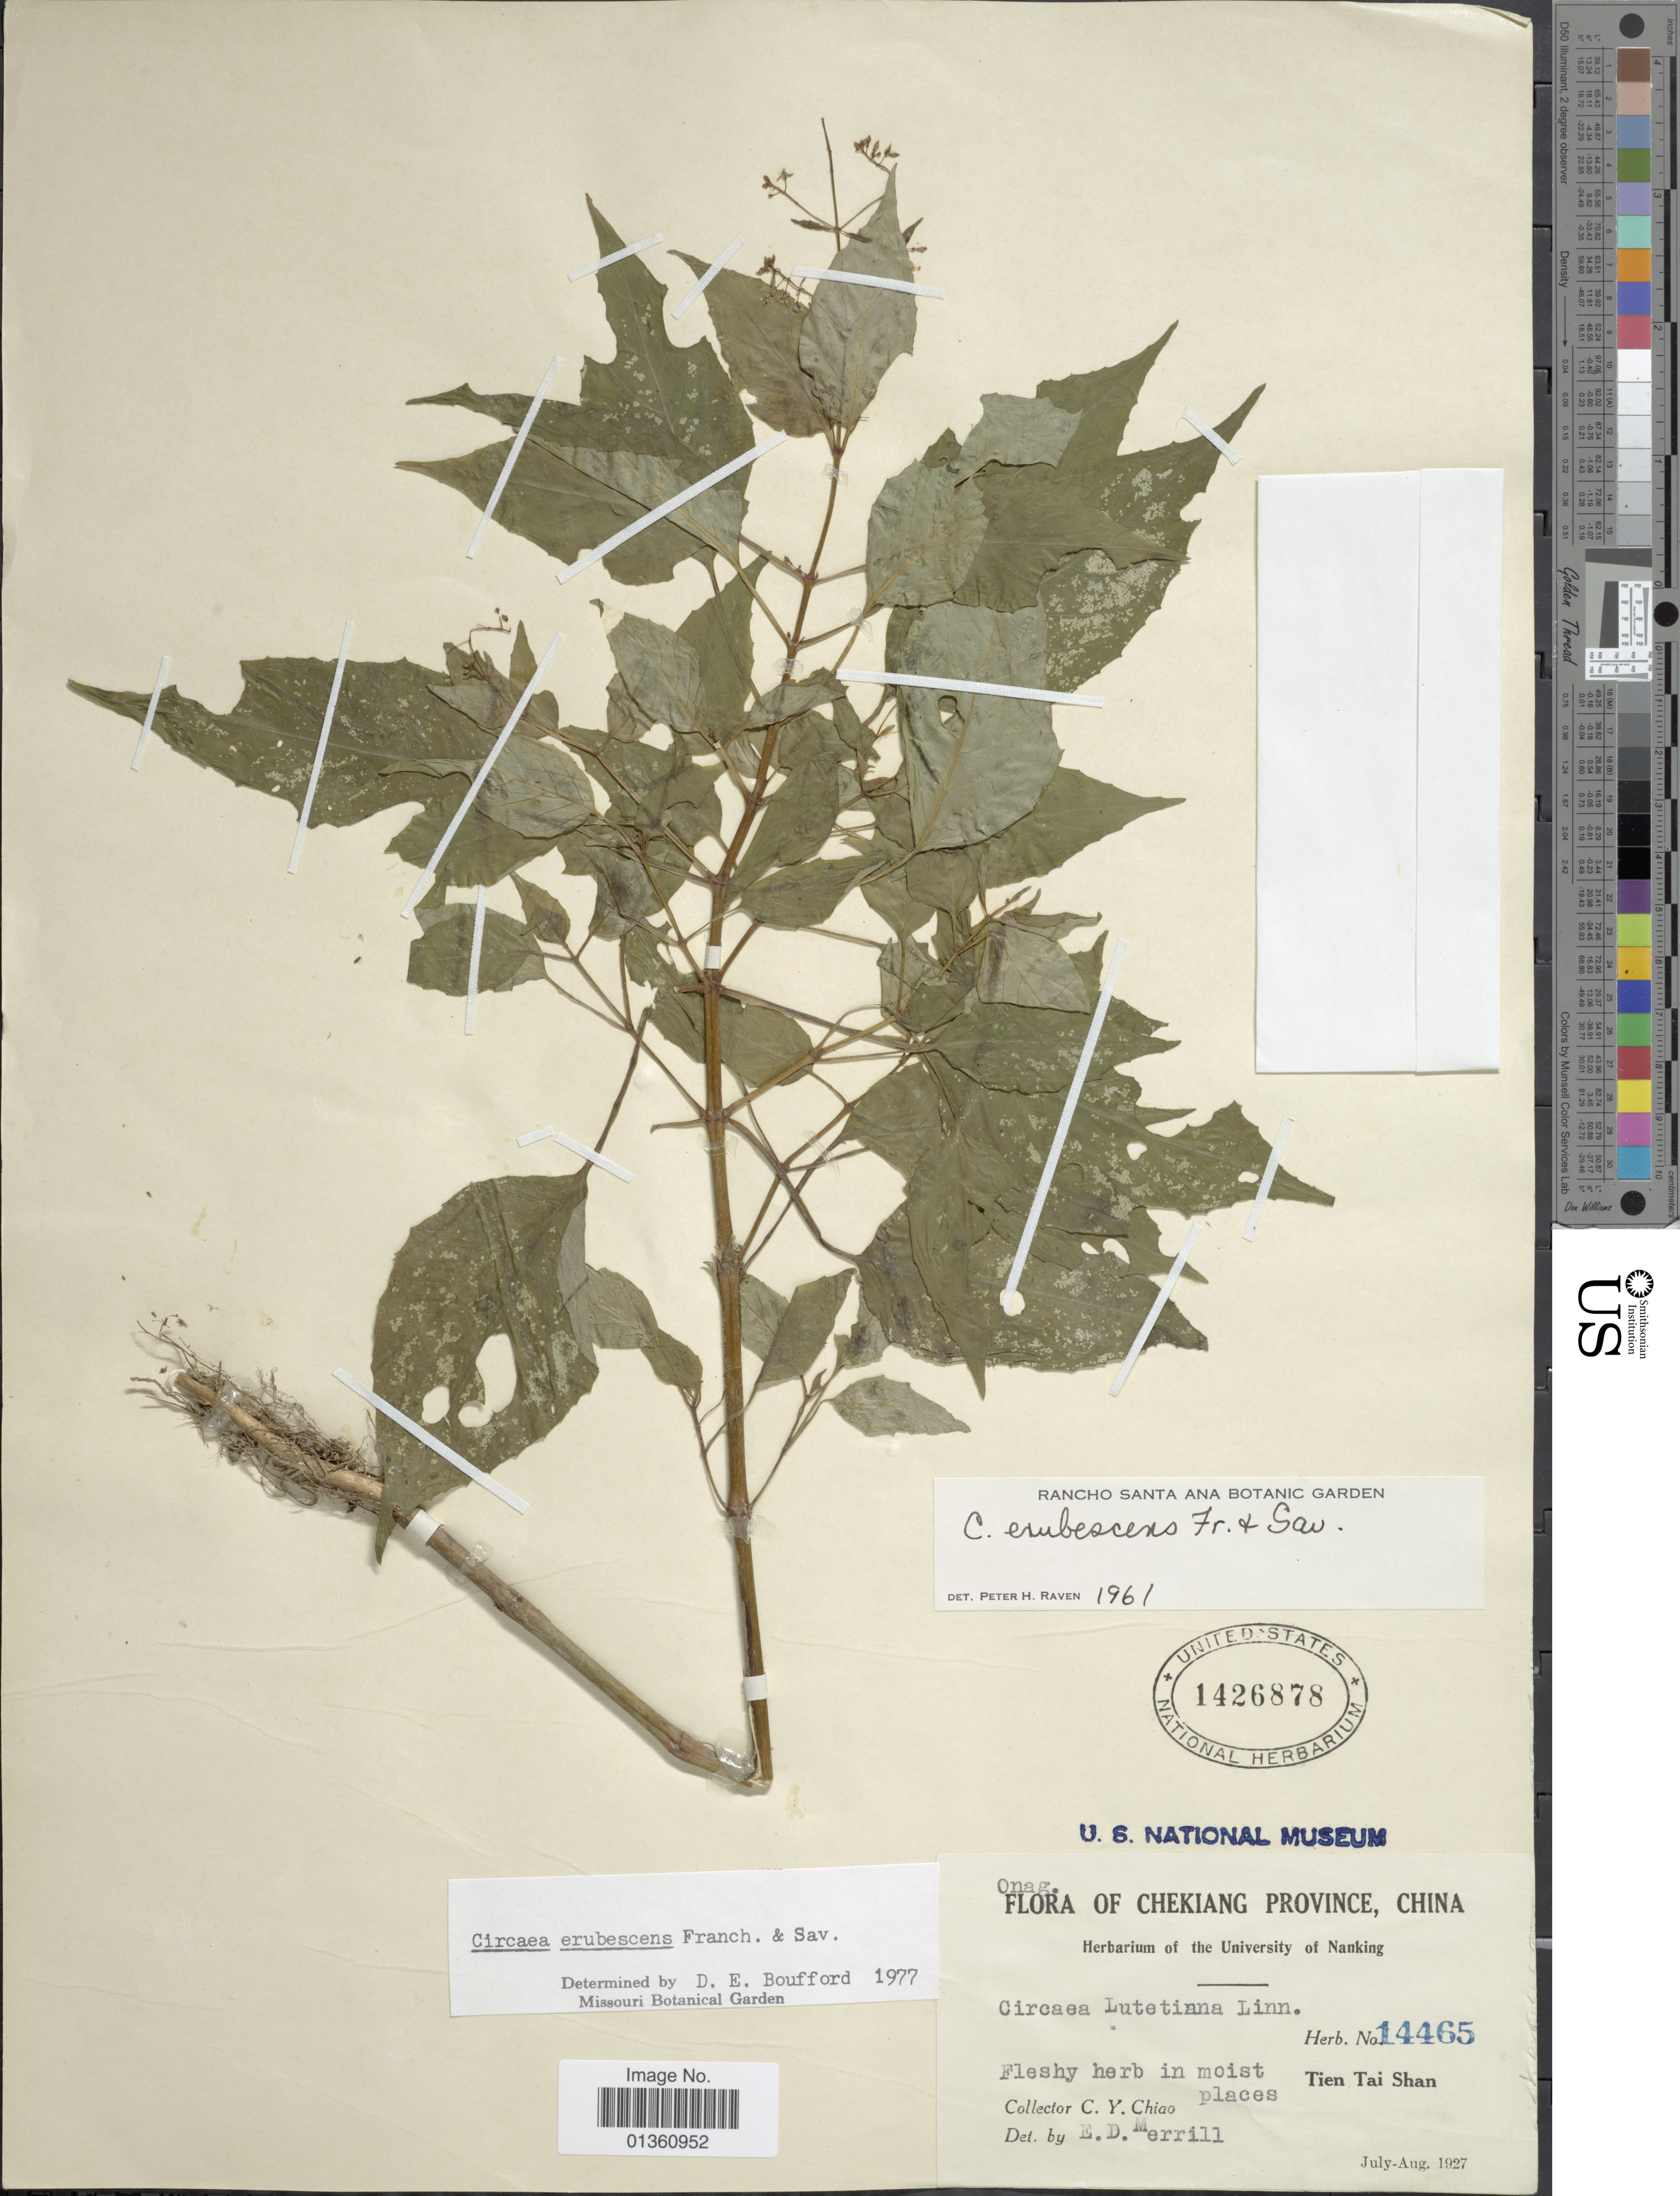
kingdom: Plantae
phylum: Tracheophyta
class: Magnoliopsida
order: Myrtales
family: Onagraceae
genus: Circaea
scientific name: Circaea erubescens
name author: Franch. & Sav.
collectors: C. Y. Chiao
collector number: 14465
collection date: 1927-08/1992-07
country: China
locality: Chekiang Province. Tien Tai Shan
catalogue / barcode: US 1426878